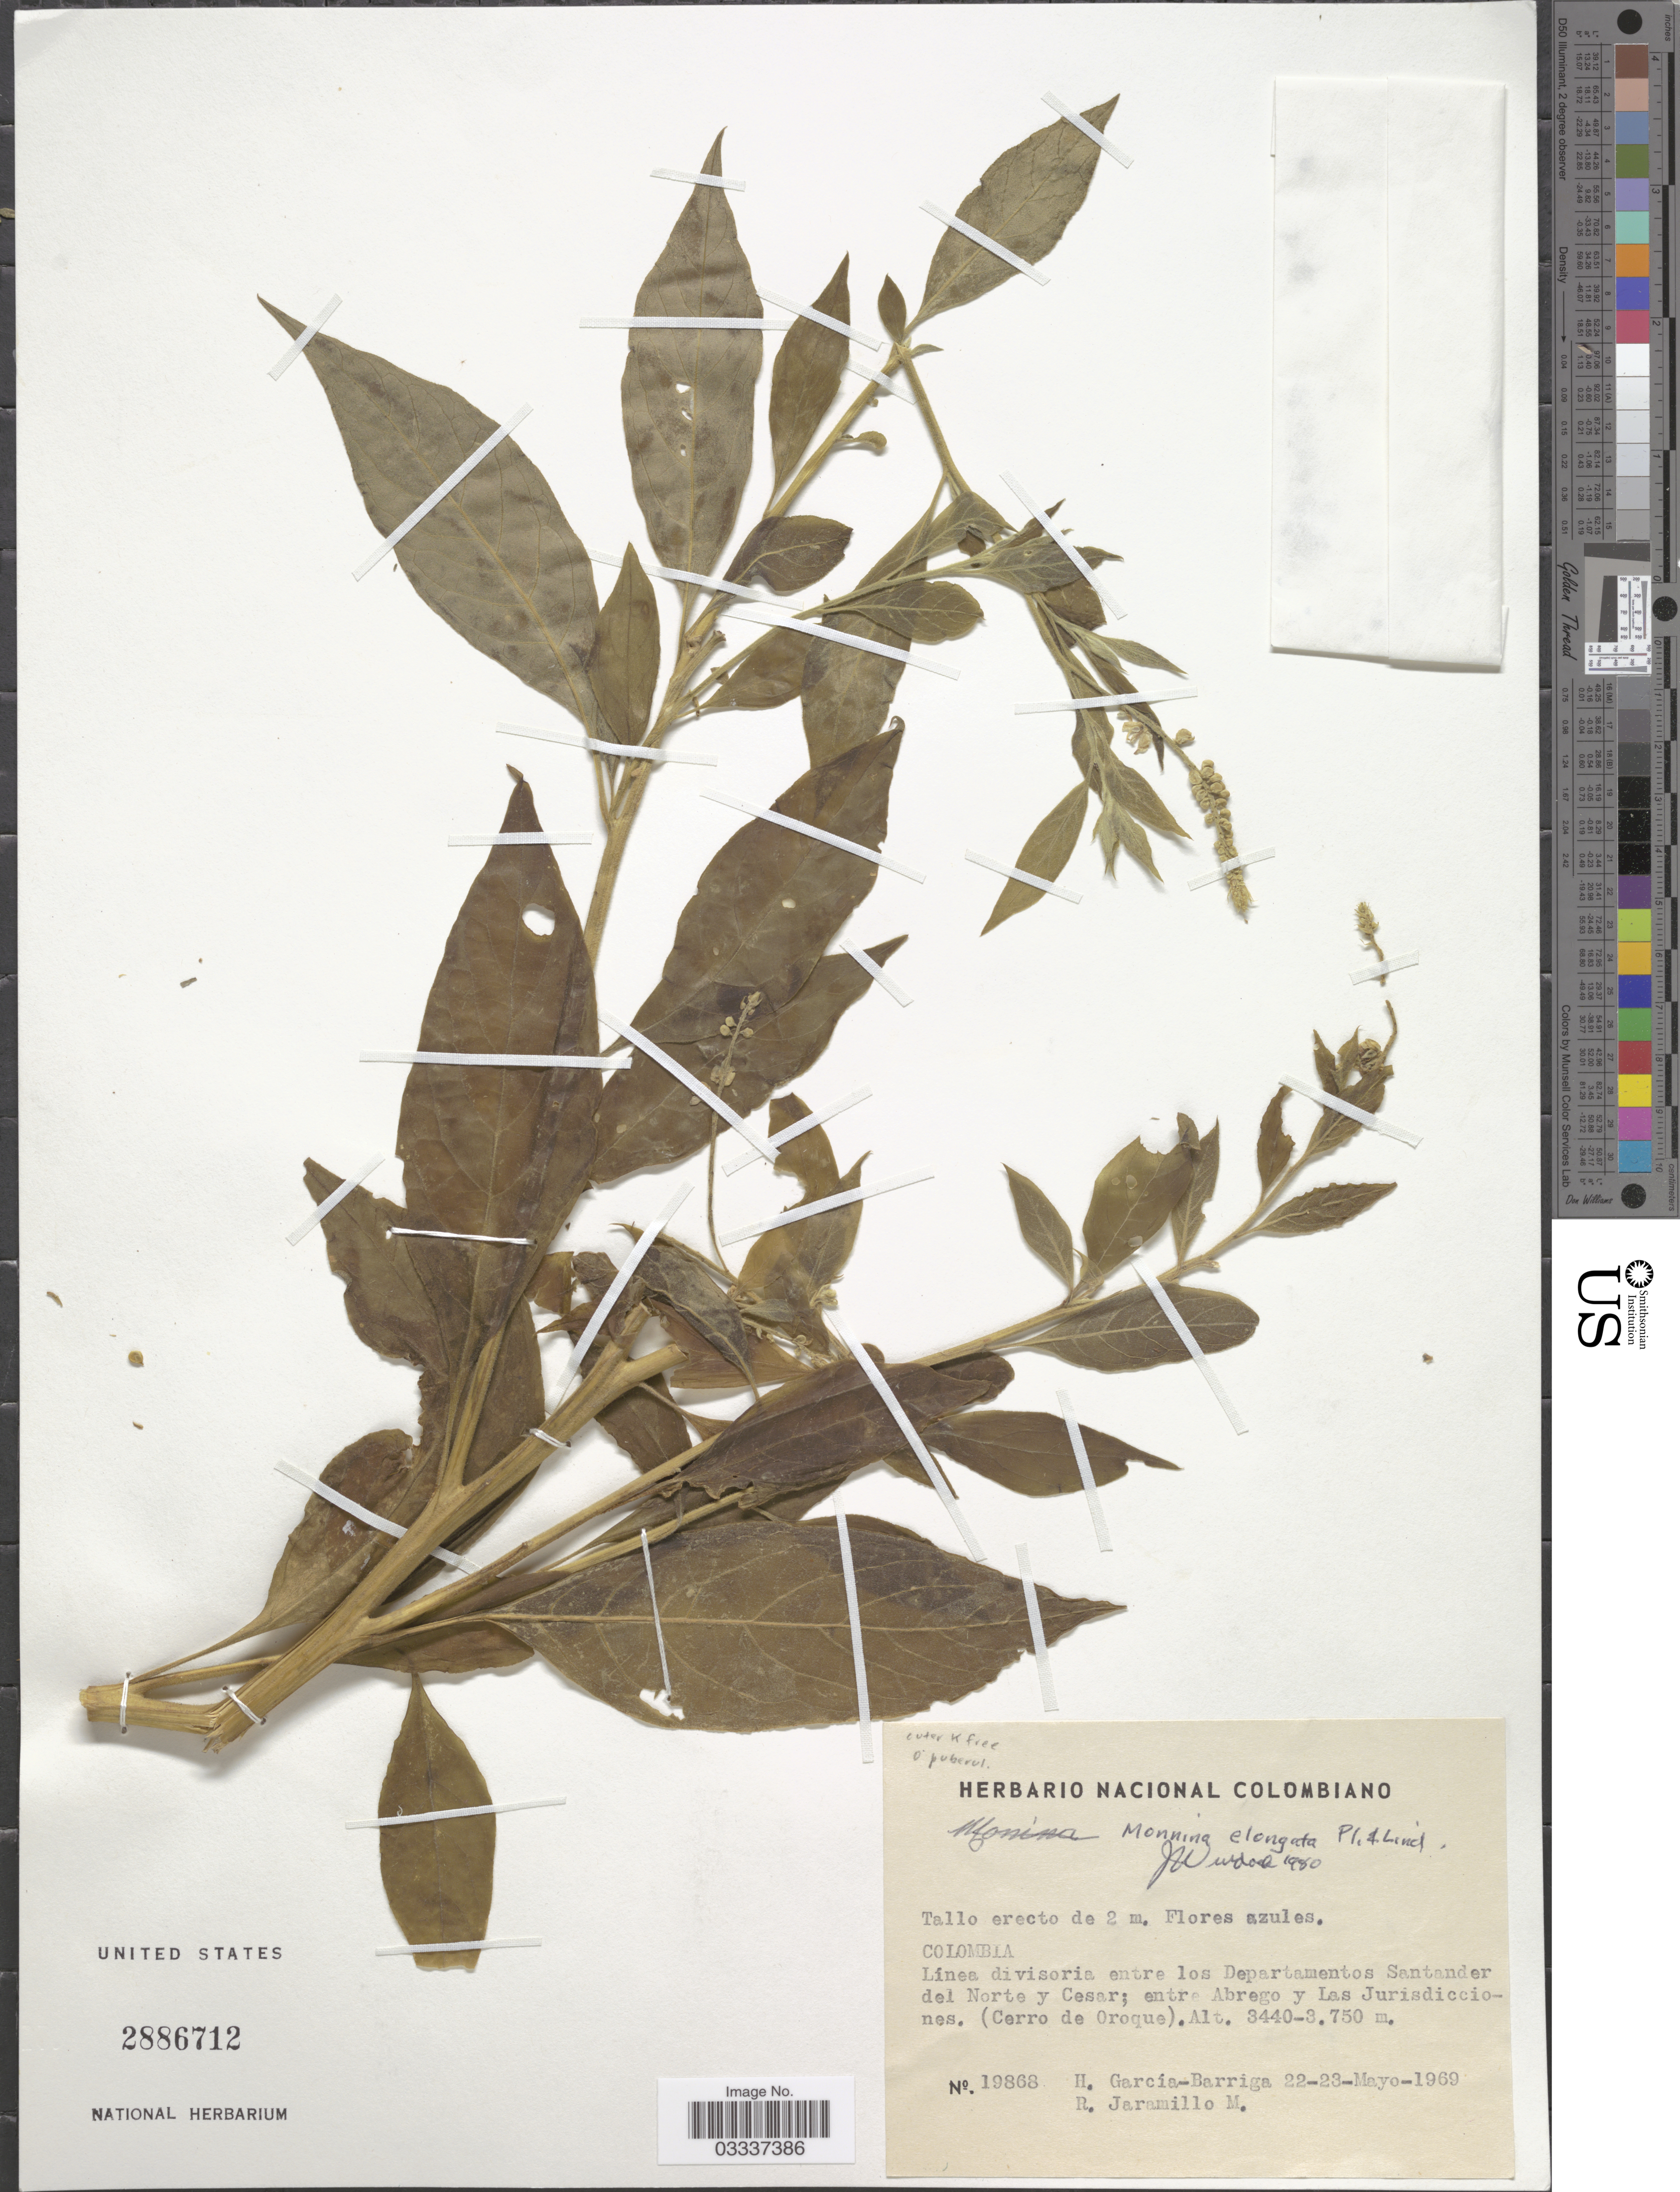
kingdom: Plantae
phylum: Tracheophyta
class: Magnoliopsida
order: Fabales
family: Polygalaceae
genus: Monnina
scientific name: Monnina elongata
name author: Planch. & Linden ex Triana & Planch.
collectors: H. García Barriga & R. Jaramillo M.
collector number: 19868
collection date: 1969-05-22/1969-05-23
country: Colombia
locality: Línea divisoria entre los Departamentos Santander del Norte y Cesar; entre Abrego y Las Jurisdiciiones. (Cerro de Oroque).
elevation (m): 3440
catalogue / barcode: US 2886712